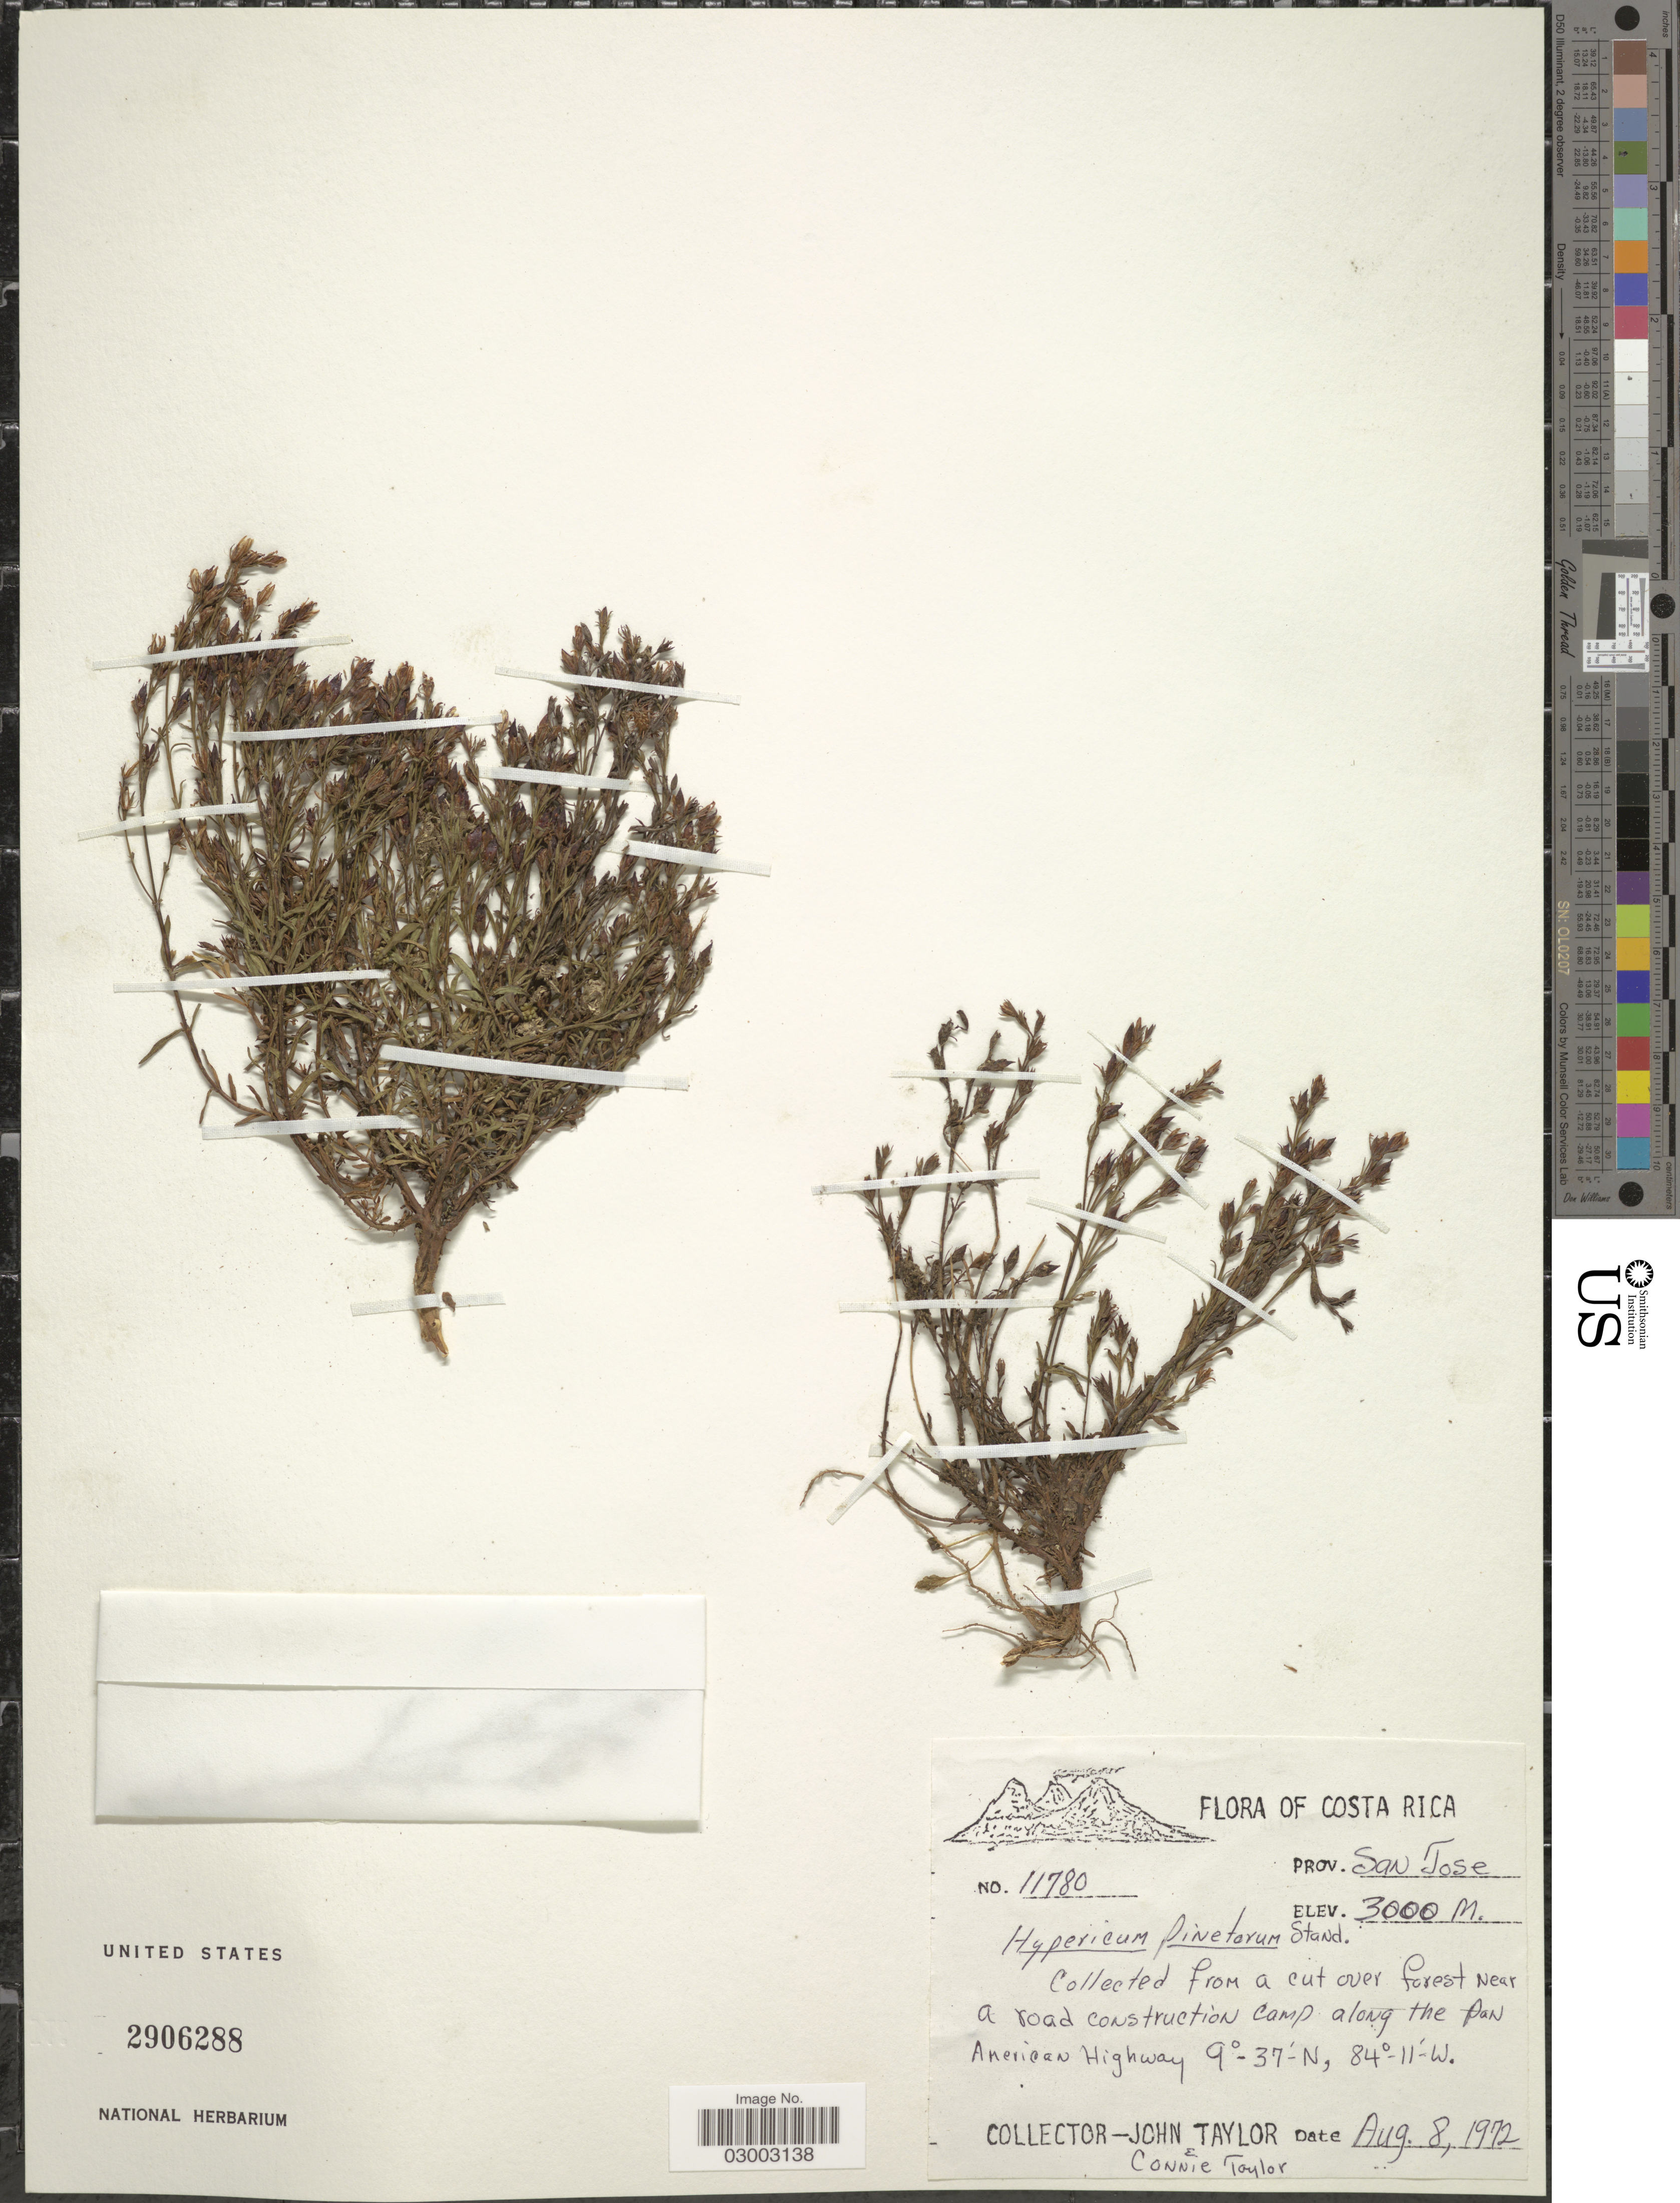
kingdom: Plantae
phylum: Tracheophyta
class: Magnoliopsida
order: Malpighiales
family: Hypericaceae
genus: Hypericum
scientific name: Hypericum gnidioides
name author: Seem.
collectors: J. Taylor & C. Taylor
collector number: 11780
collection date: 1972-08-08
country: Costa Rica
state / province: San José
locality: Cut over forest near a road construction camp along the Panamerican Highway.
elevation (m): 3000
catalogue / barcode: US 2906288